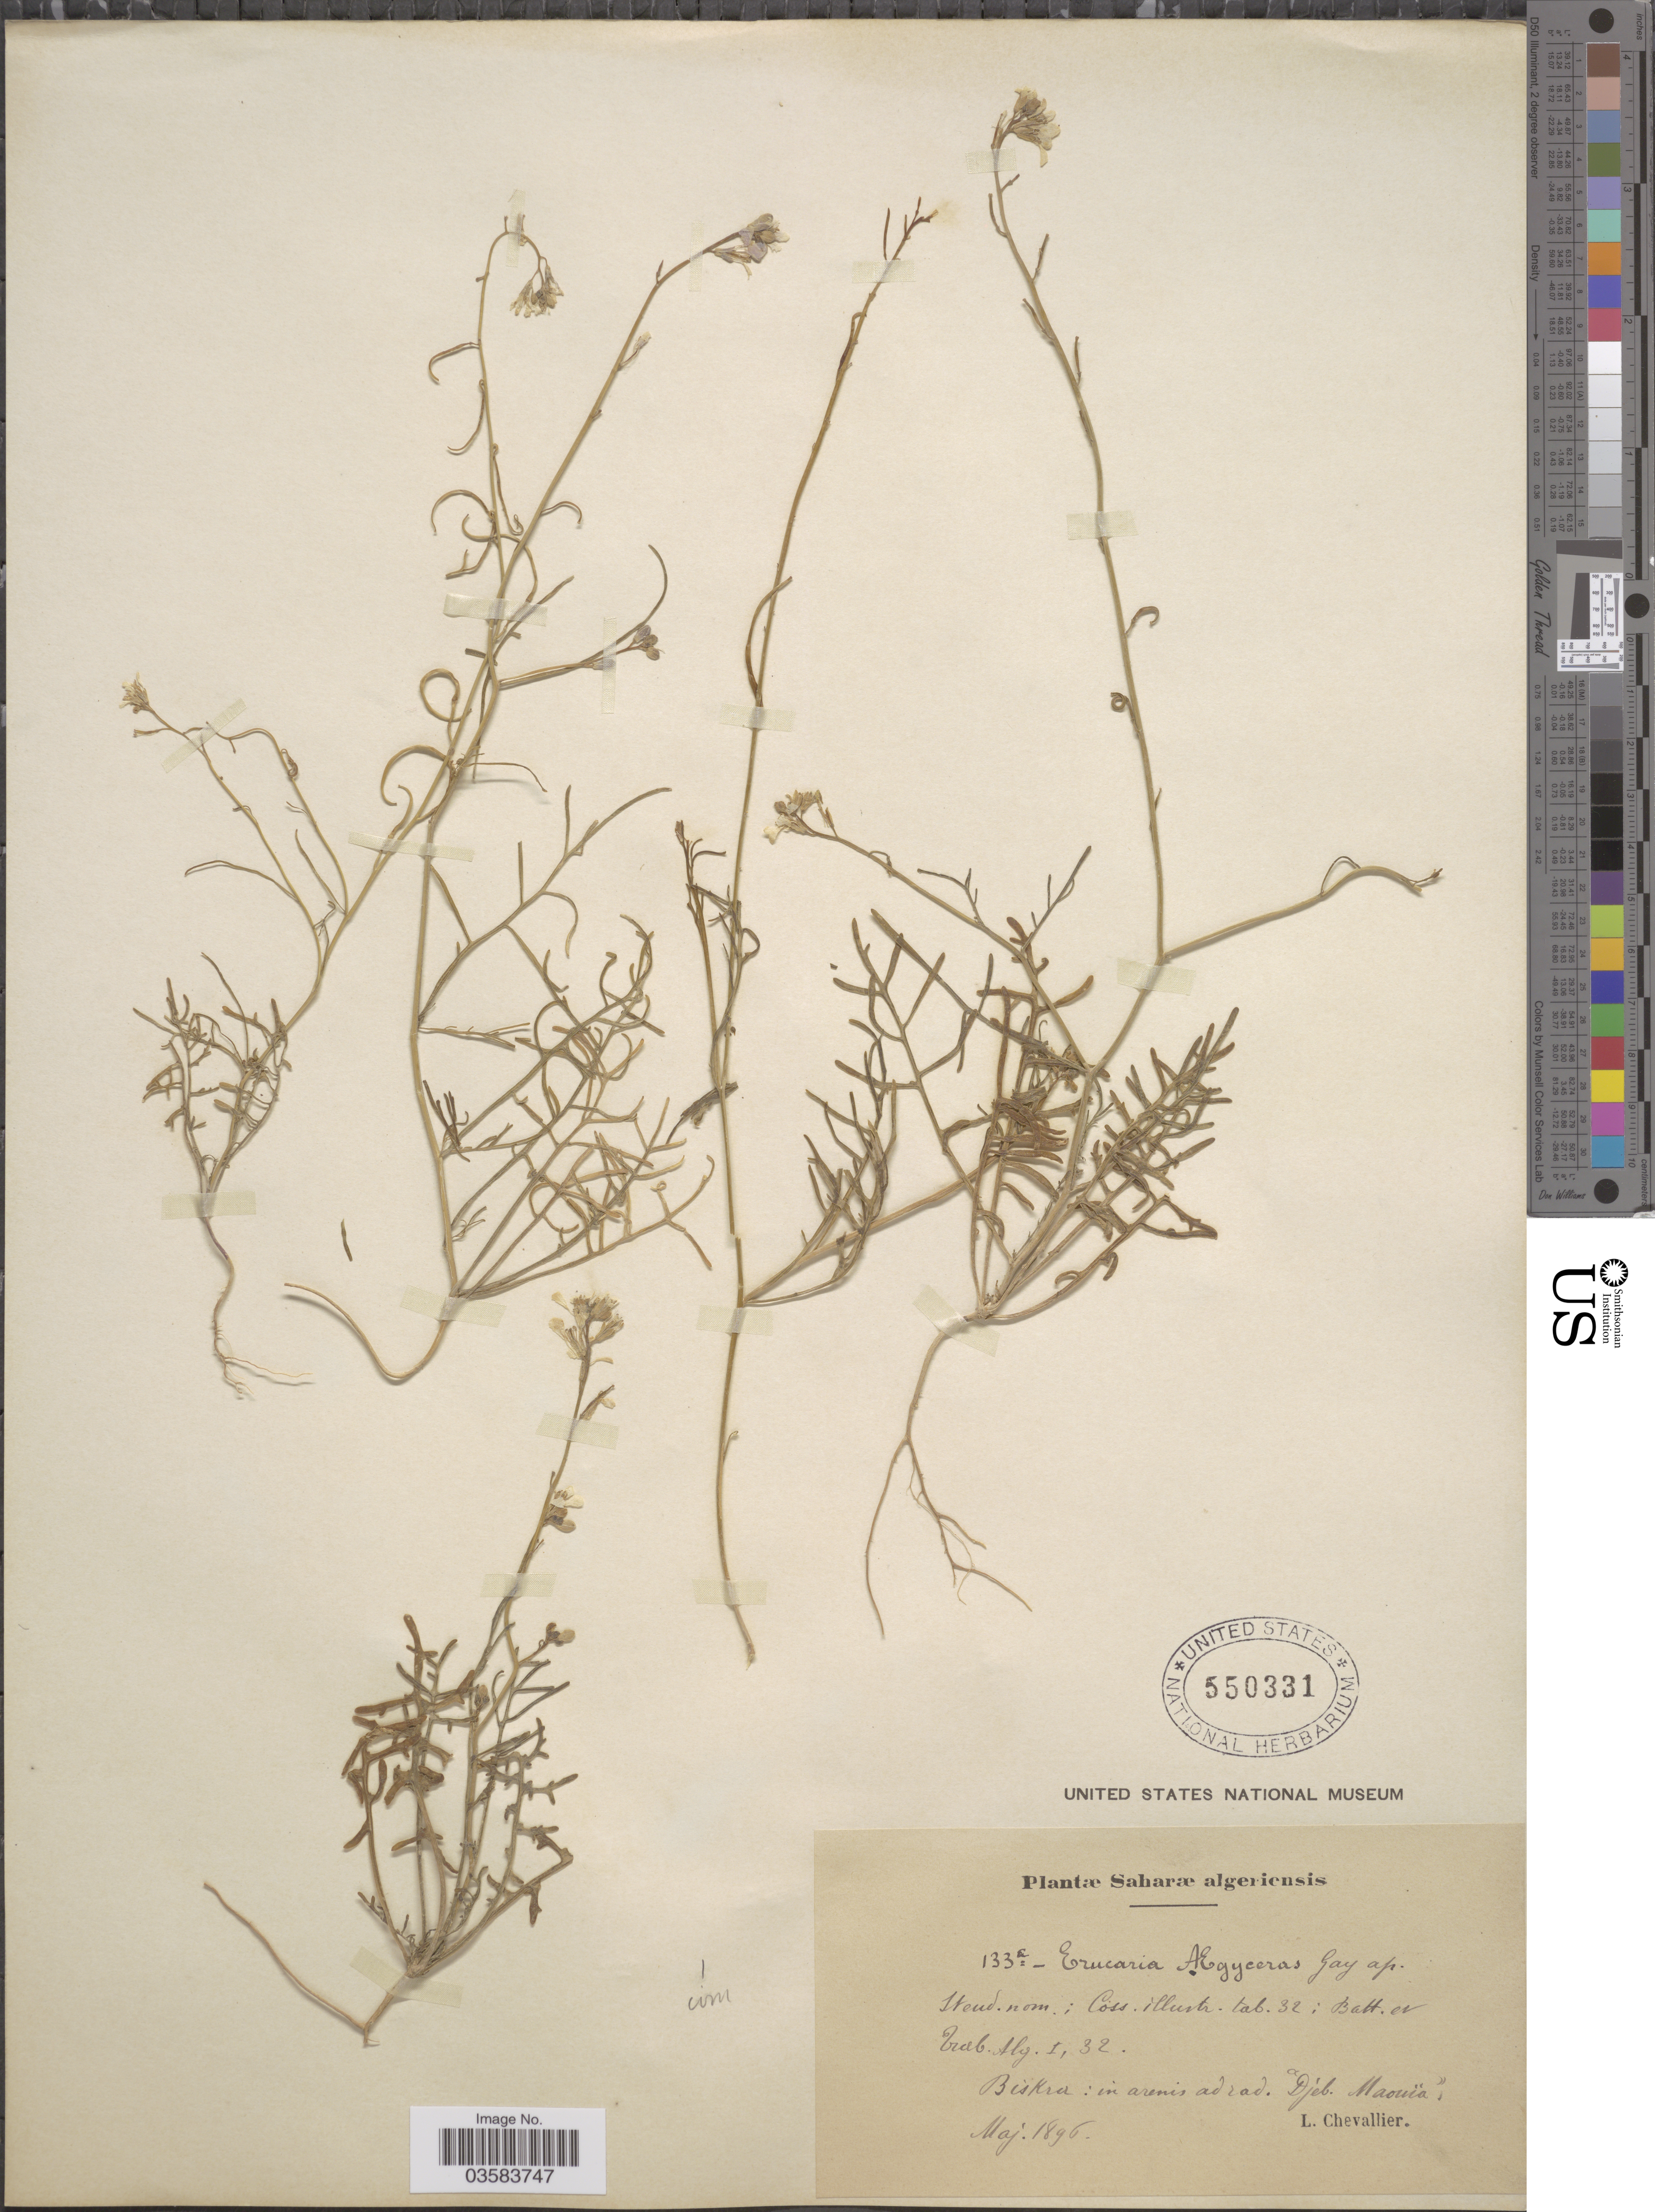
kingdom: Plantae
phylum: Tracheophyta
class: Magnoliopsida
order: Brassicales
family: Brassicaceae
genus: Erucaria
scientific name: Erucaria aegiceras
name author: J. Gay ex Boiss.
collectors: L. Chevallier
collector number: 133a*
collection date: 1896-05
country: Algeria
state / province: Biskra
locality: Saharæ algeriensis. In arenis ad rad. "Djeb. Maouia".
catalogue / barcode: US 550331